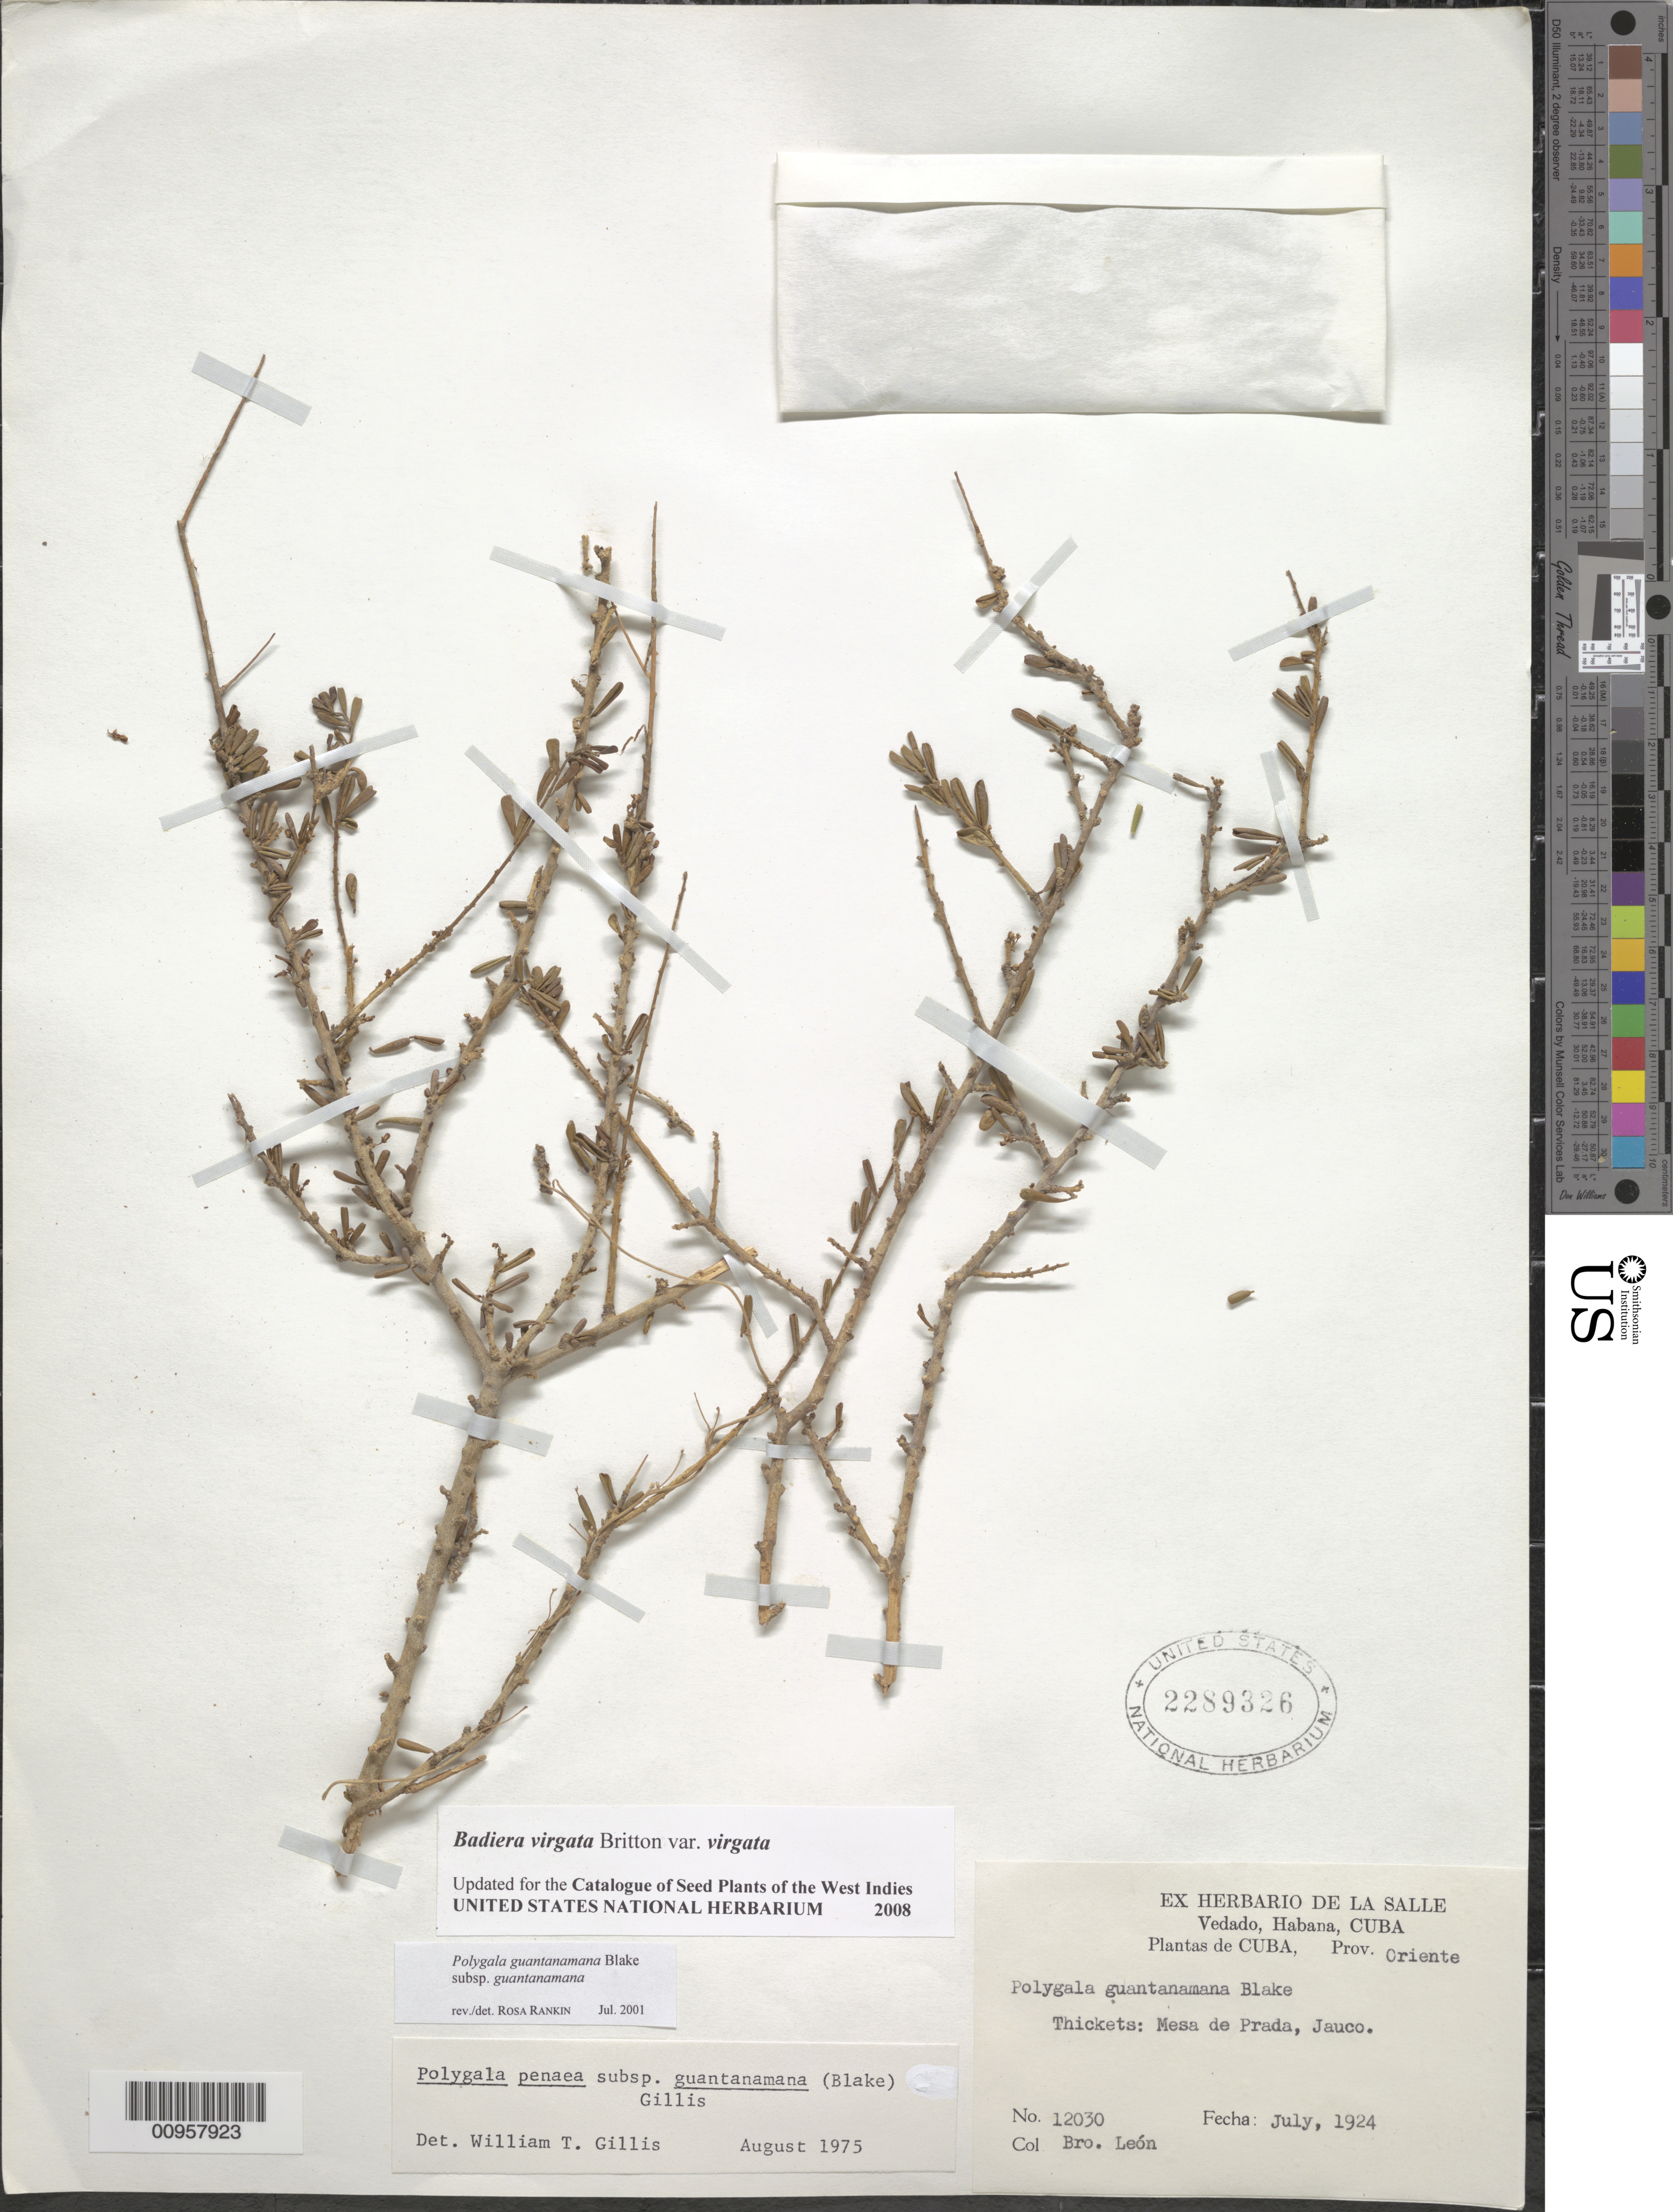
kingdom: Plantae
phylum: Tracheophyta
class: Magnoliopsida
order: Fabales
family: Polygalaceae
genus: Badiera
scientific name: Badiera virgata var. virgata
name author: Britton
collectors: Bro. León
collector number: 12030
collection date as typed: Jul 1924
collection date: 1924-07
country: Cuba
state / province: Oriente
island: Cuba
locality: Mesa de Prada, Jauco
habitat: Thickets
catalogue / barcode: US 2289326